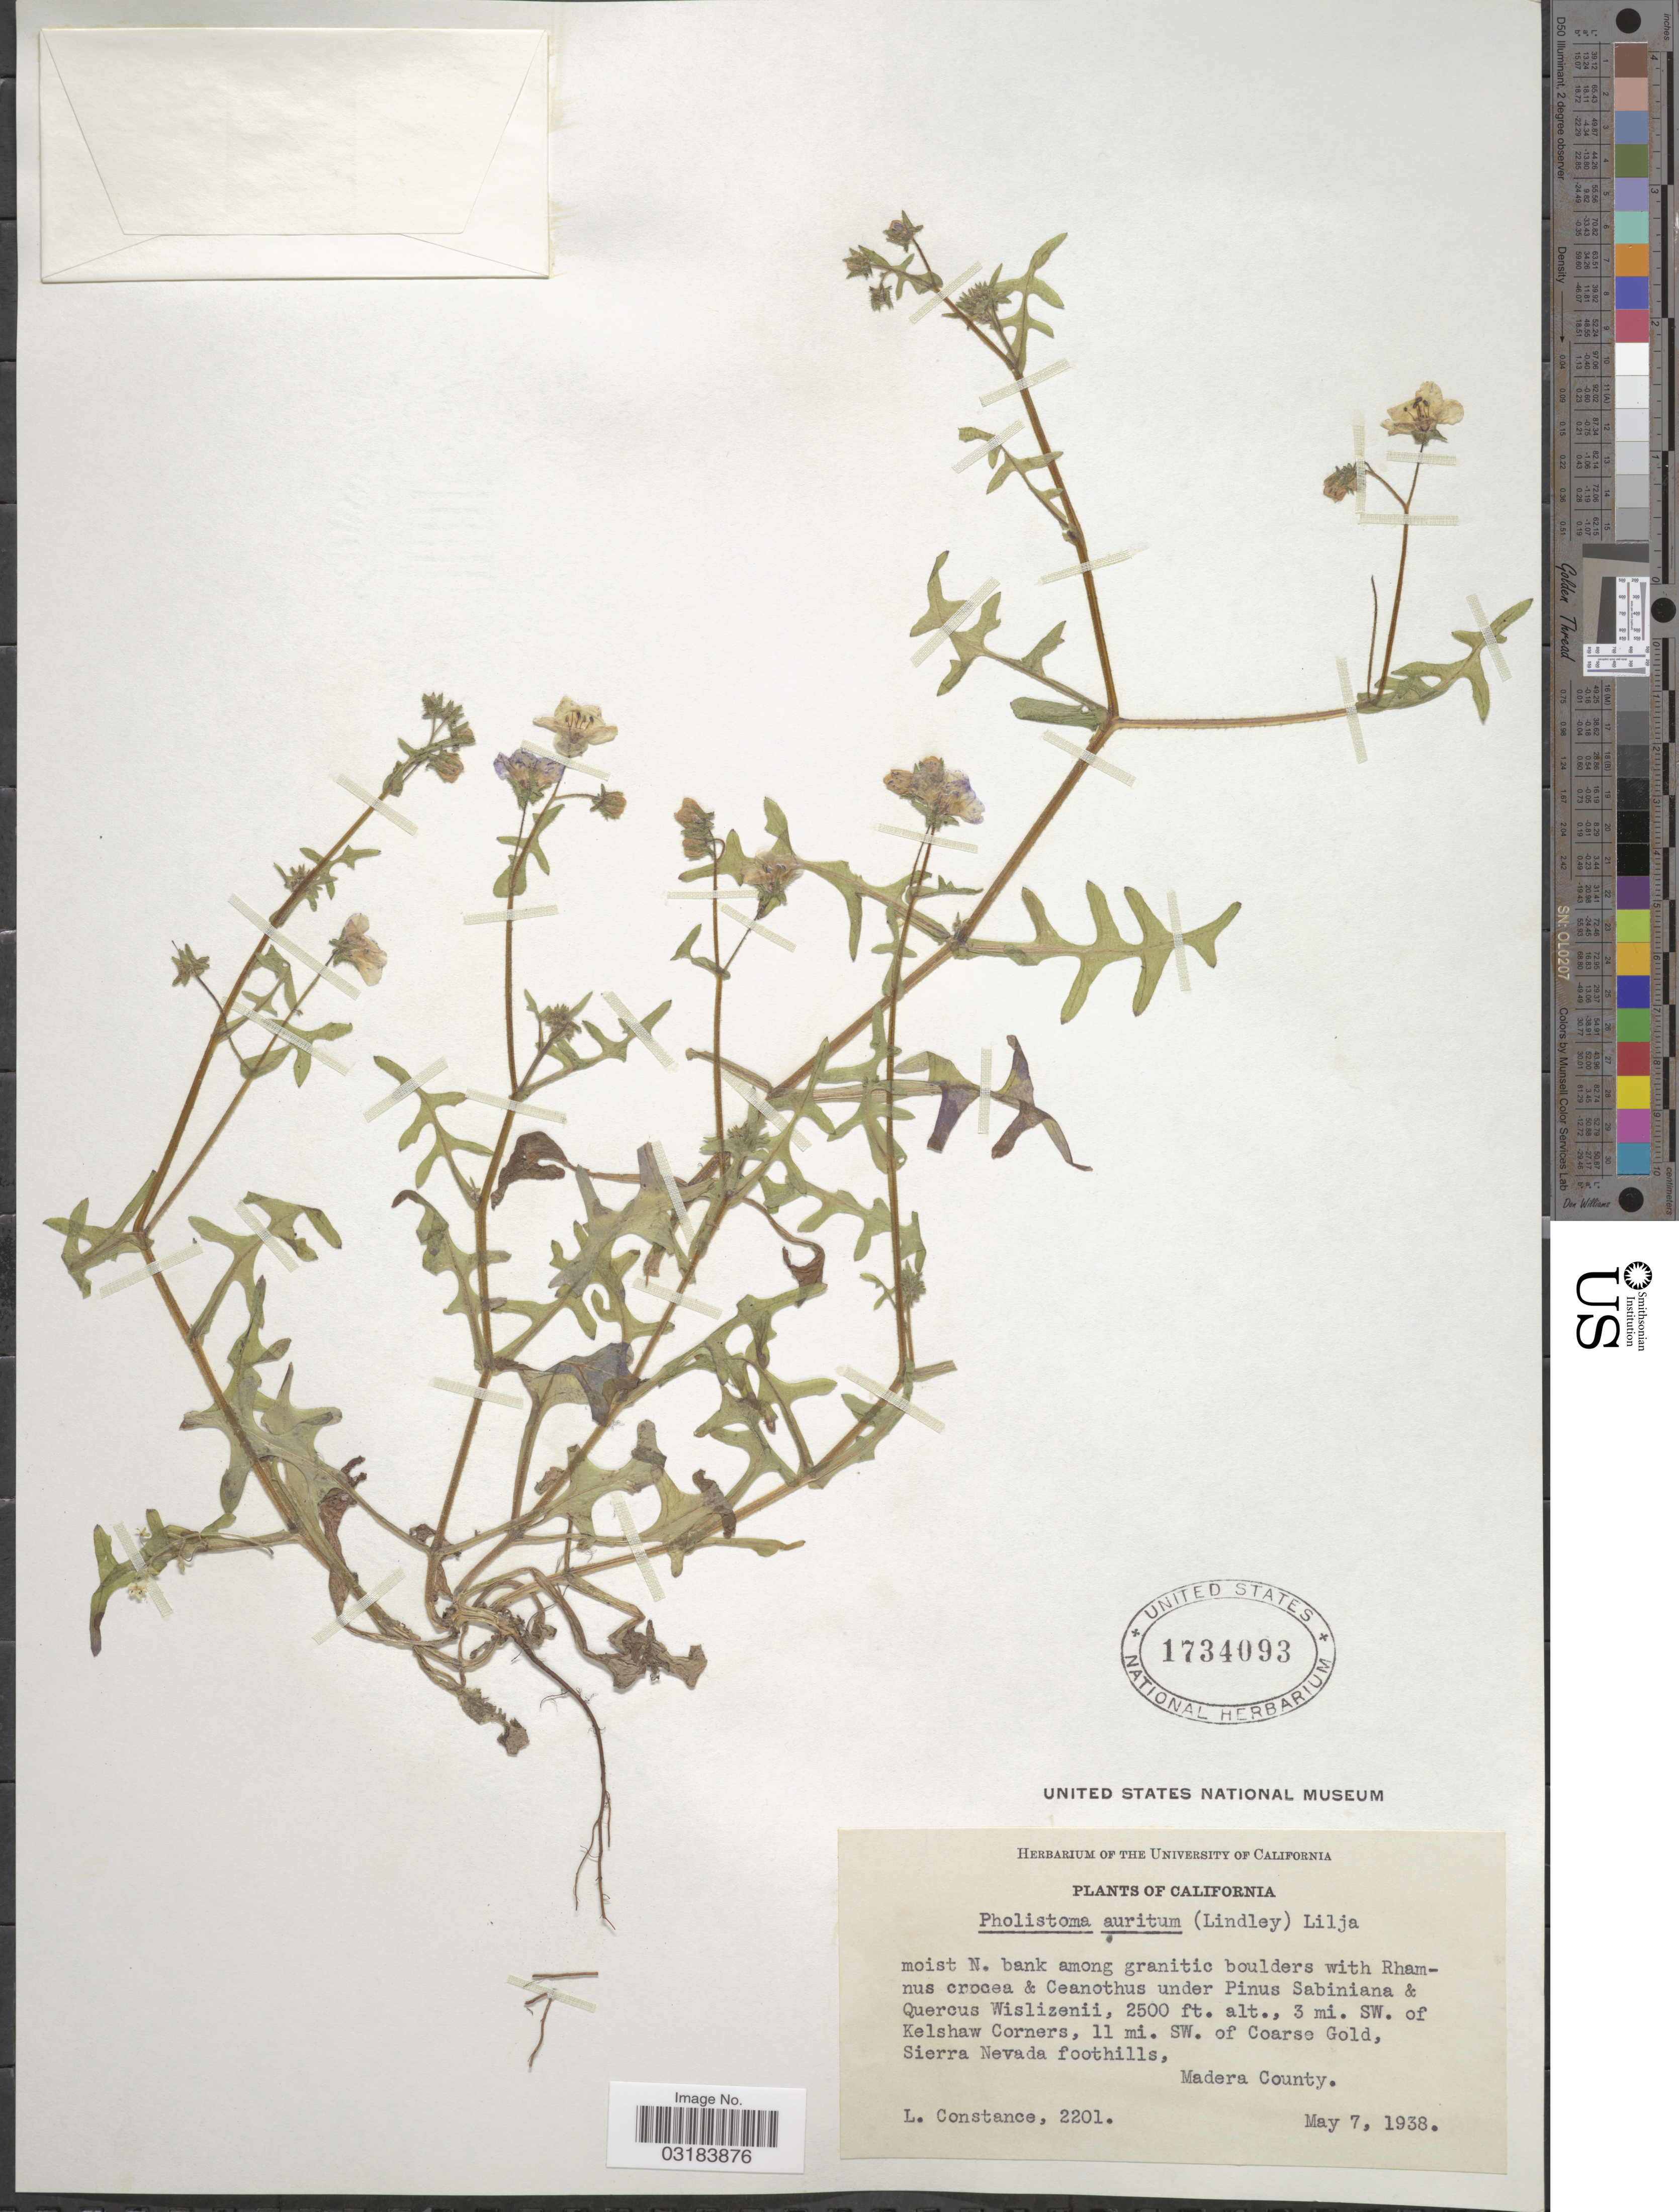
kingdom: Plantae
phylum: Tracheophyta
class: Magnoliopsida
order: Boraginales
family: Hydrophyllaceae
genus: Pholistoma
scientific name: Pholistoma auritum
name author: (Lindl.) Lilja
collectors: L. Constance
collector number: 2201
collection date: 1938-05-07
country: United States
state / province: California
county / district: Madera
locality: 3 mi. SW. of Kelshaw Corners, 11 mi. SW. of Coarse Gold, Sierra Nevada foothills, Madera County.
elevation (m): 762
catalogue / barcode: US 1734093